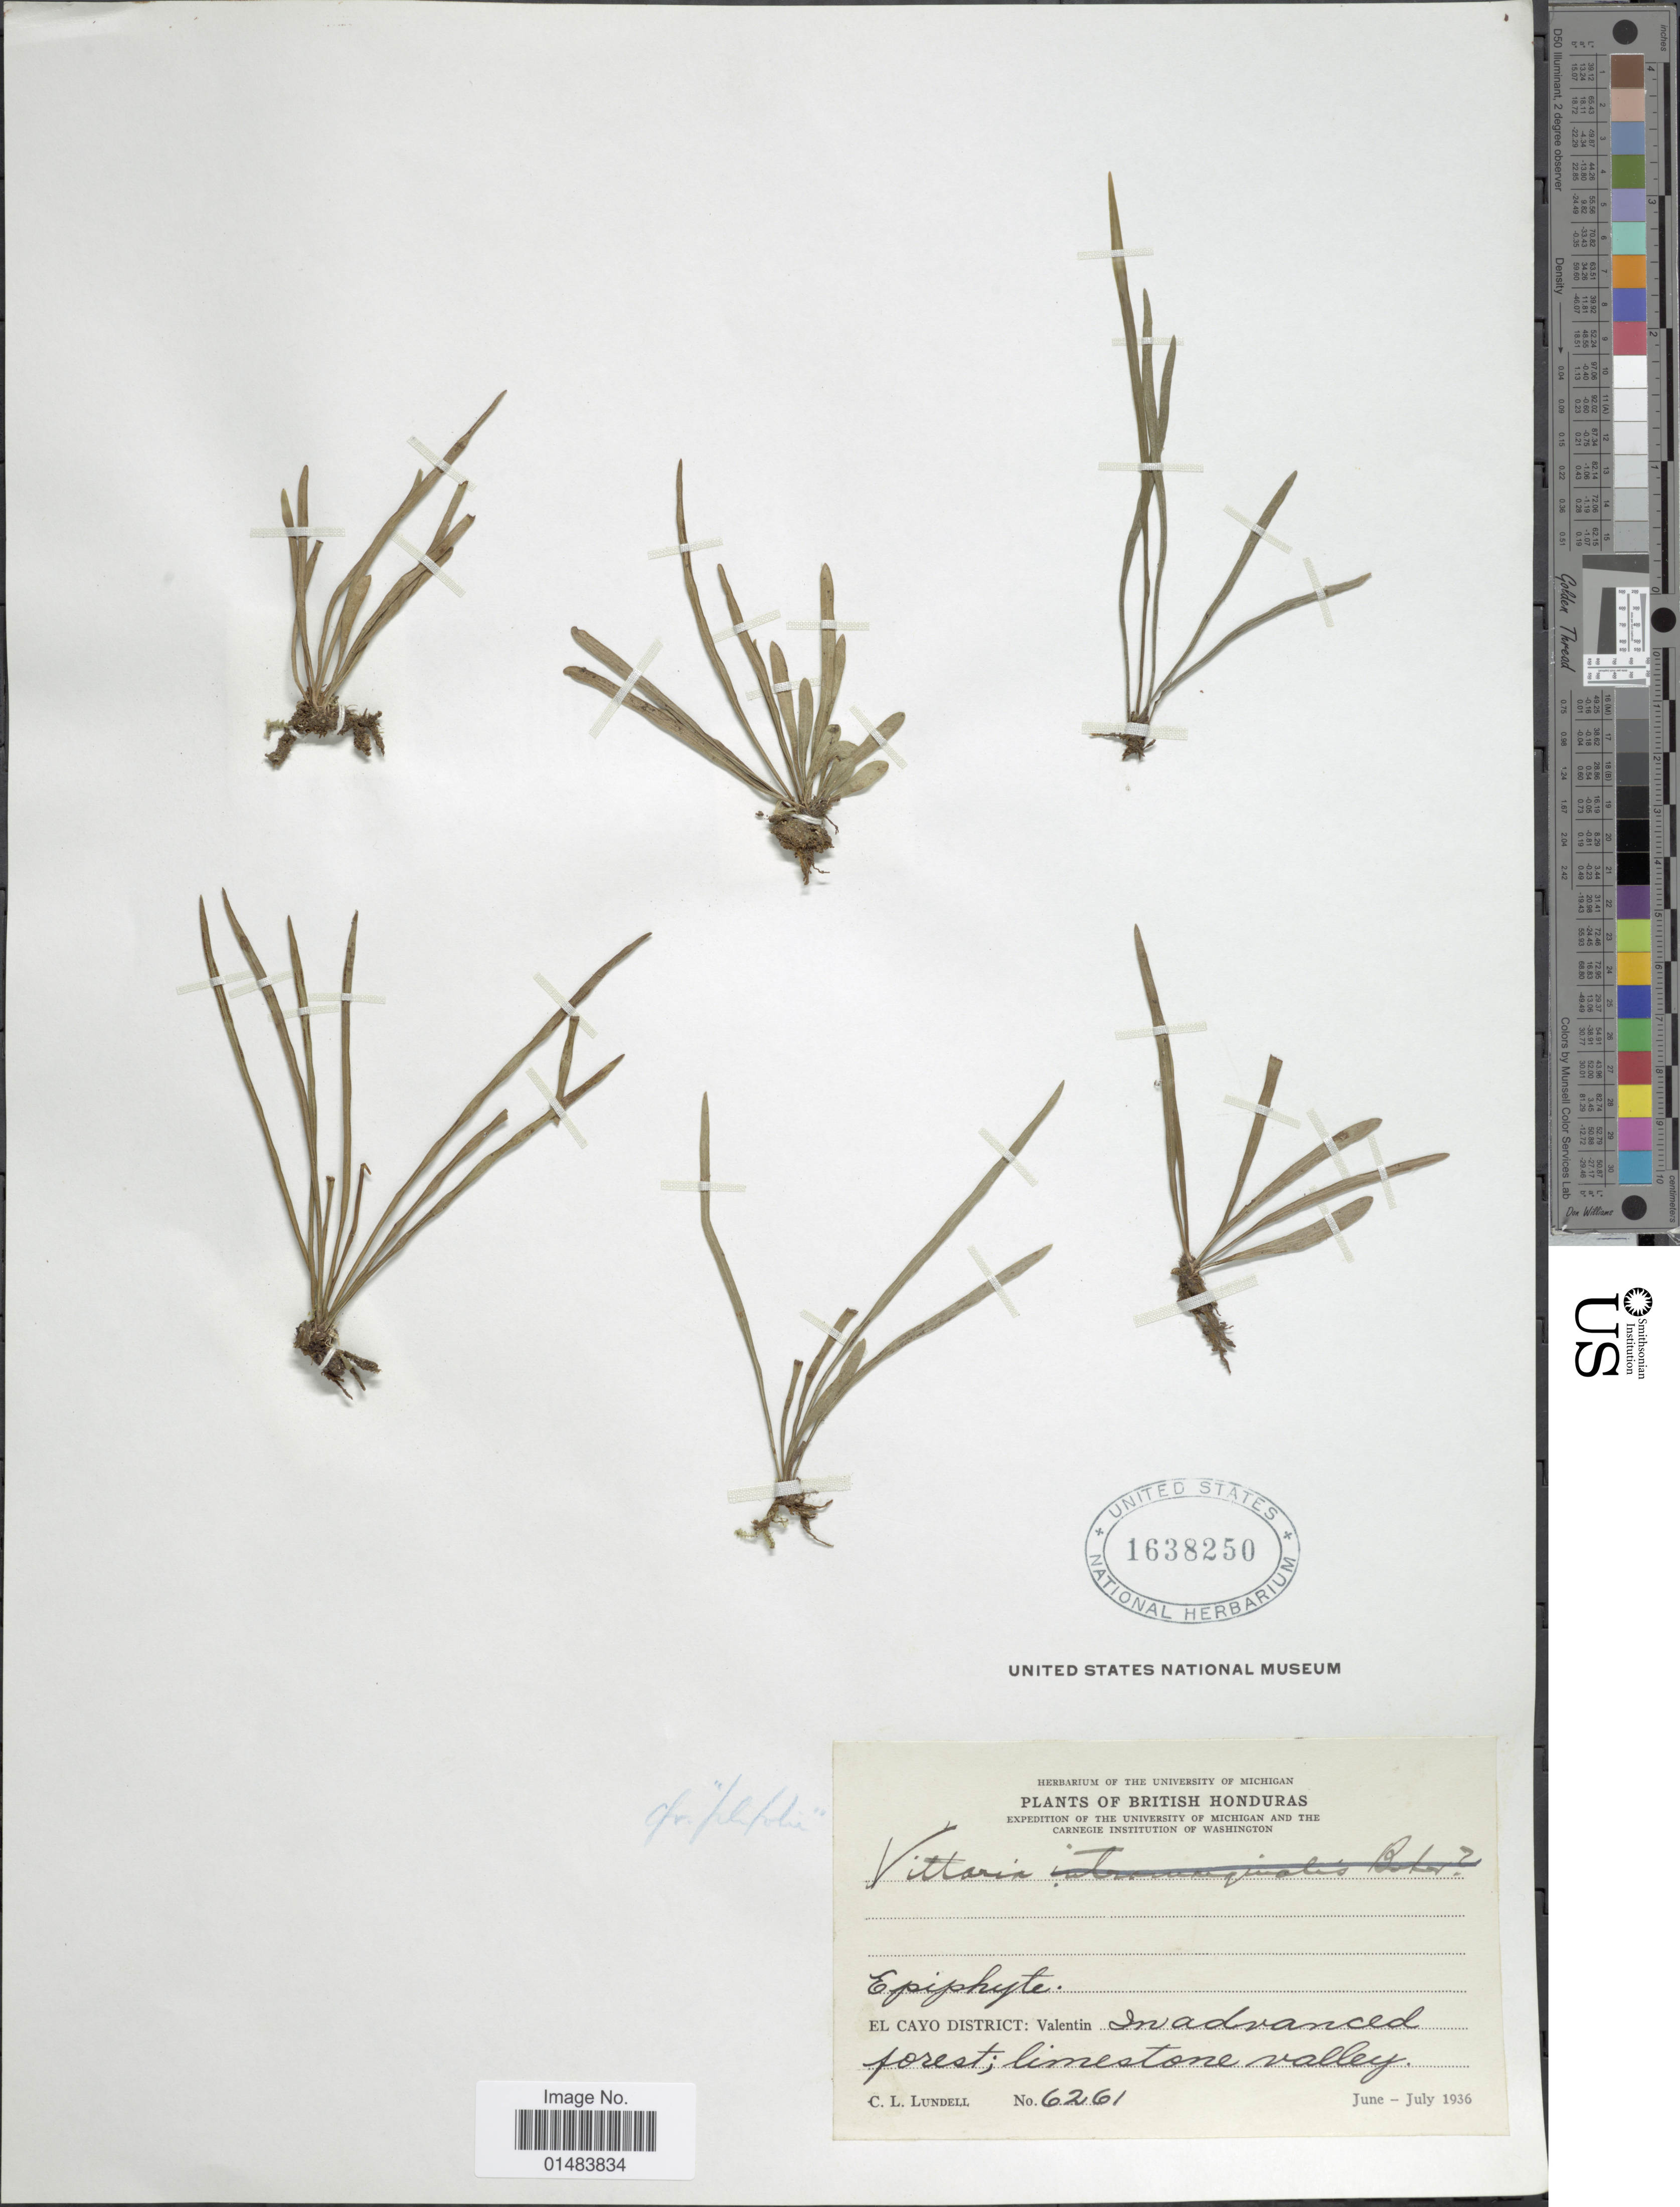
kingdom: Plantae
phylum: Tracheophyta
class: Polypodiopsida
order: Polypodiales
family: Pteridaceae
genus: Vittaria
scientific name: Vittaria sp.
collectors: C. L. Lundell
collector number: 6261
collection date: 1936-06/1936-07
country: Belize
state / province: Cayo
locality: Plants of British Honduras, Valetin In advanced forest, limestone valley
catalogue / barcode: US 1638250